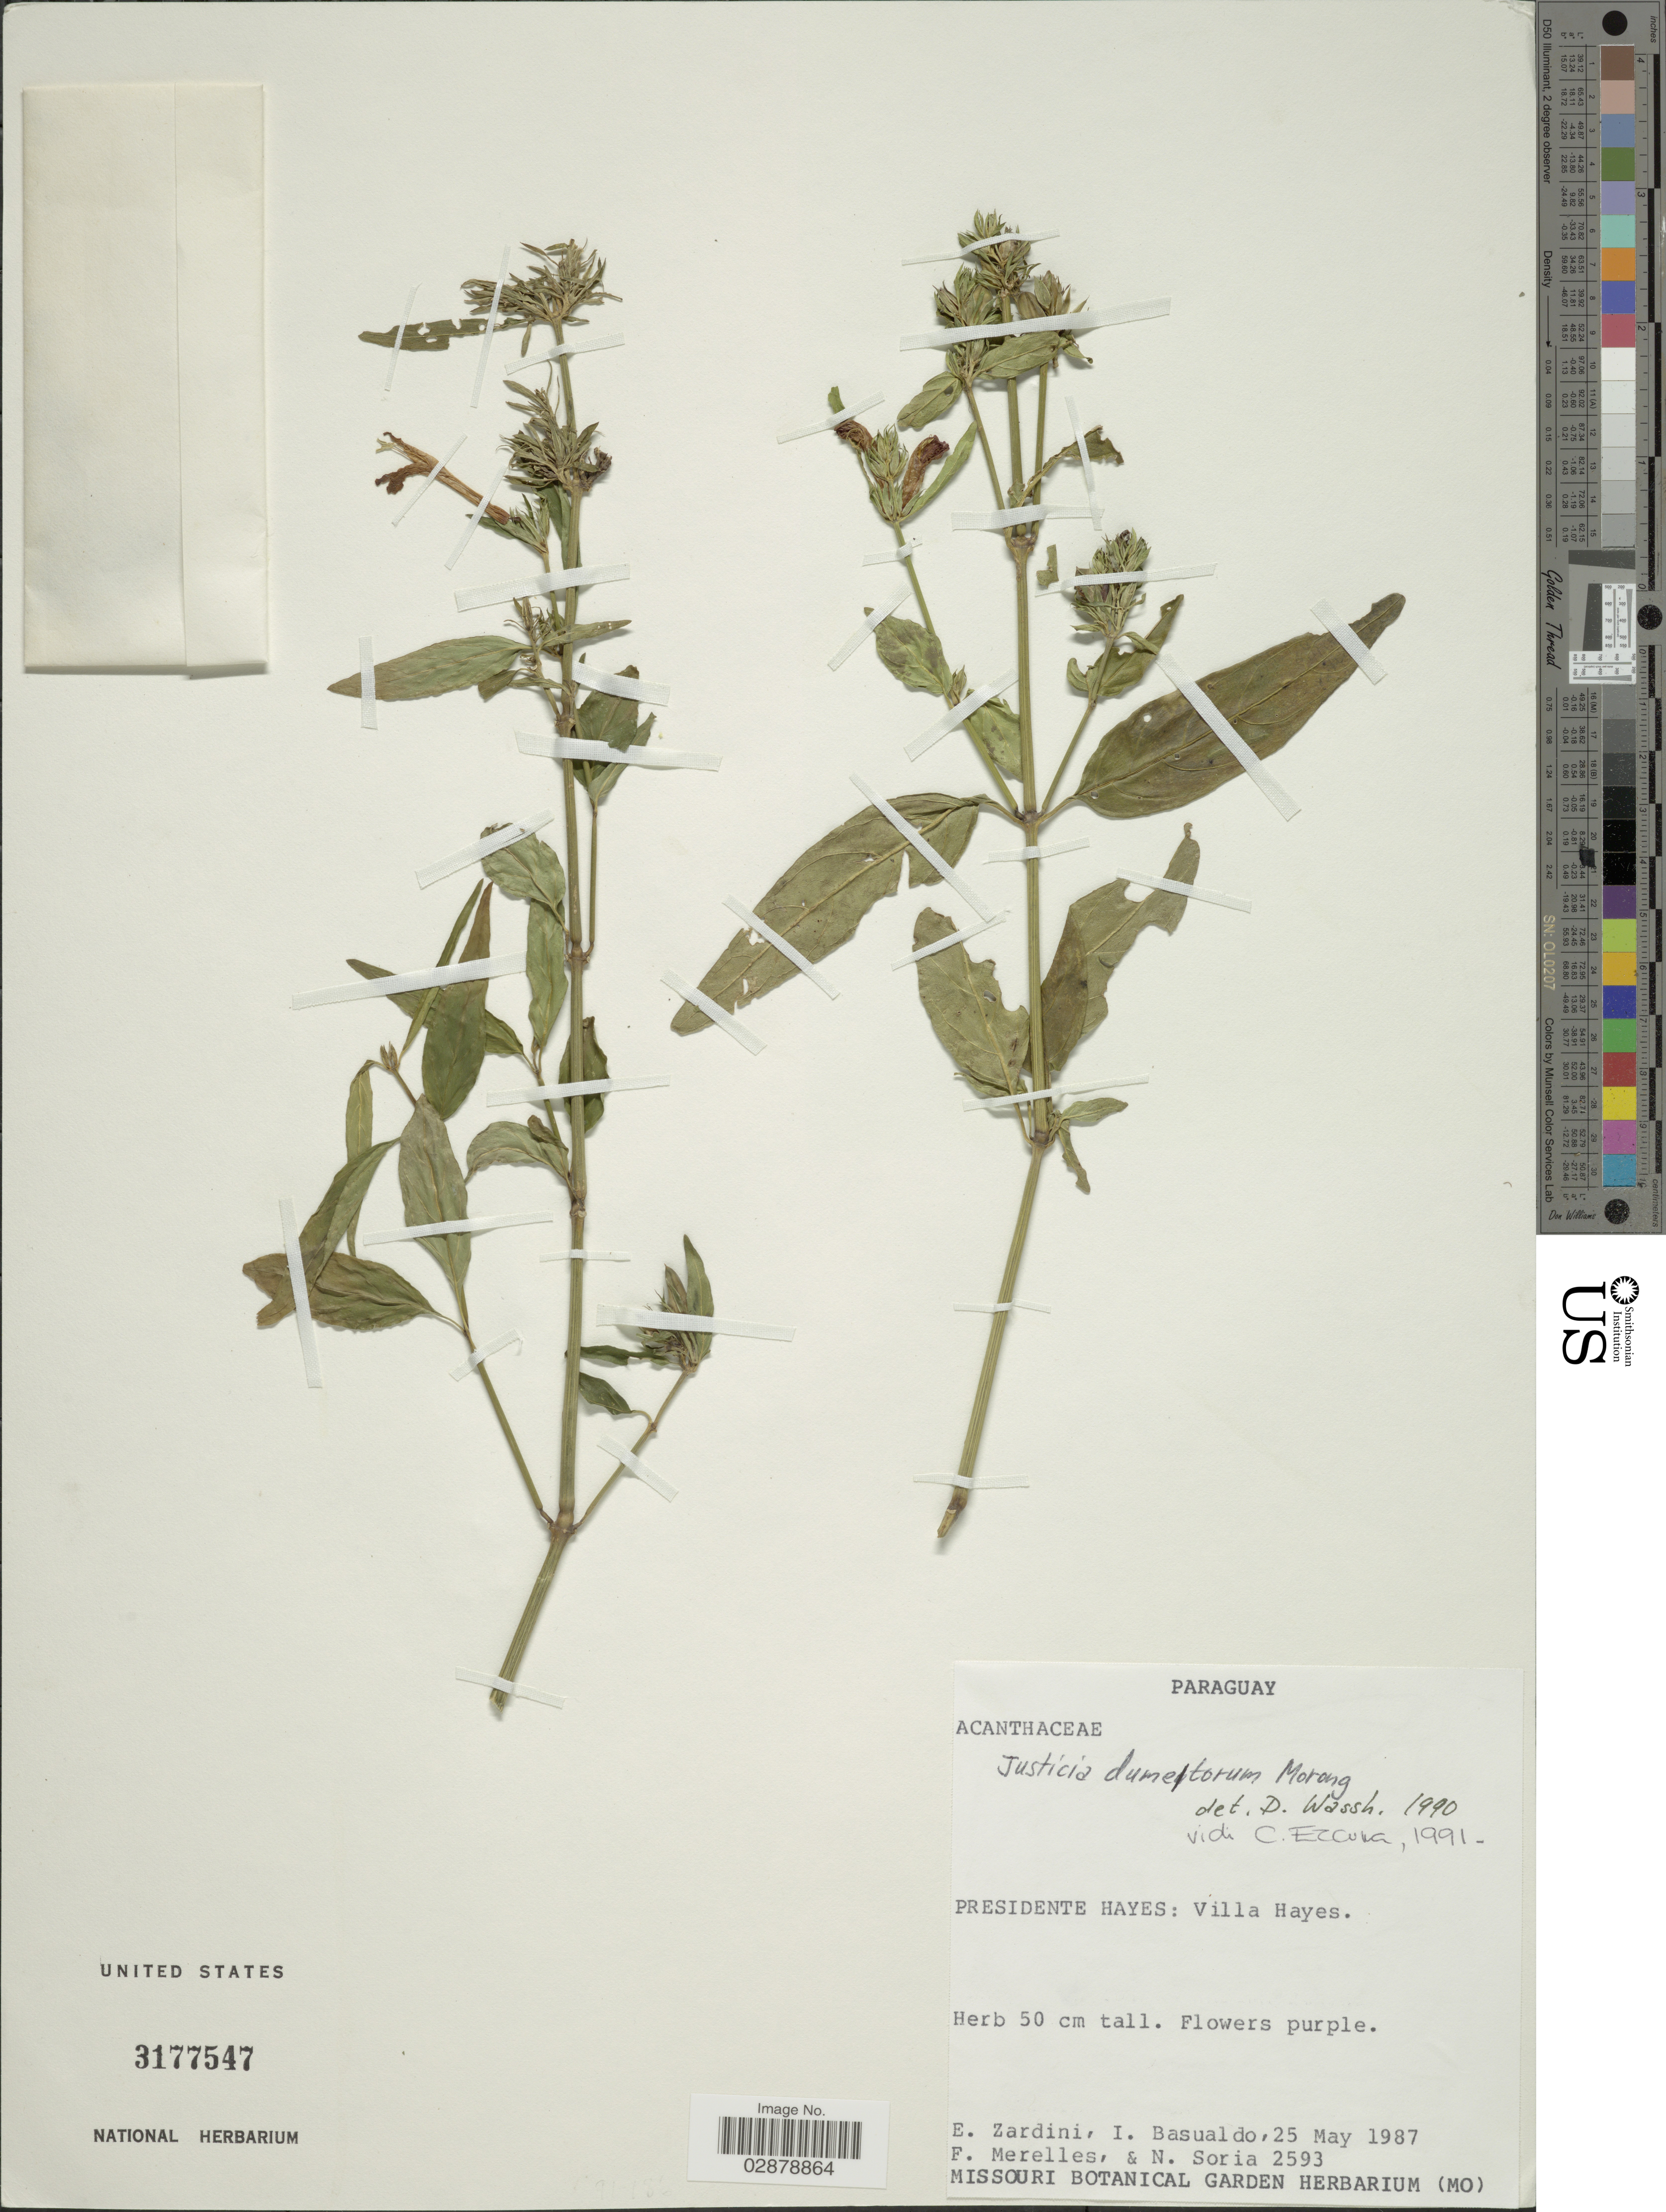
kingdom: Plantae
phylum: Tracheophyta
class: Magnoliopsida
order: Lamiales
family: Acanthaceae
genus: Justicia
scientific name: Justicia dumetorum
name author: Morong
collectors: E. Zardini, I. Basualdo, F. Merelles & N. Soria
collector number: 2593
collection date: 1987-05-25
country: Paraguay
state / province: Presidente Hayes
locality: Villa Hayes.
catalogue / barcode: US 3177547